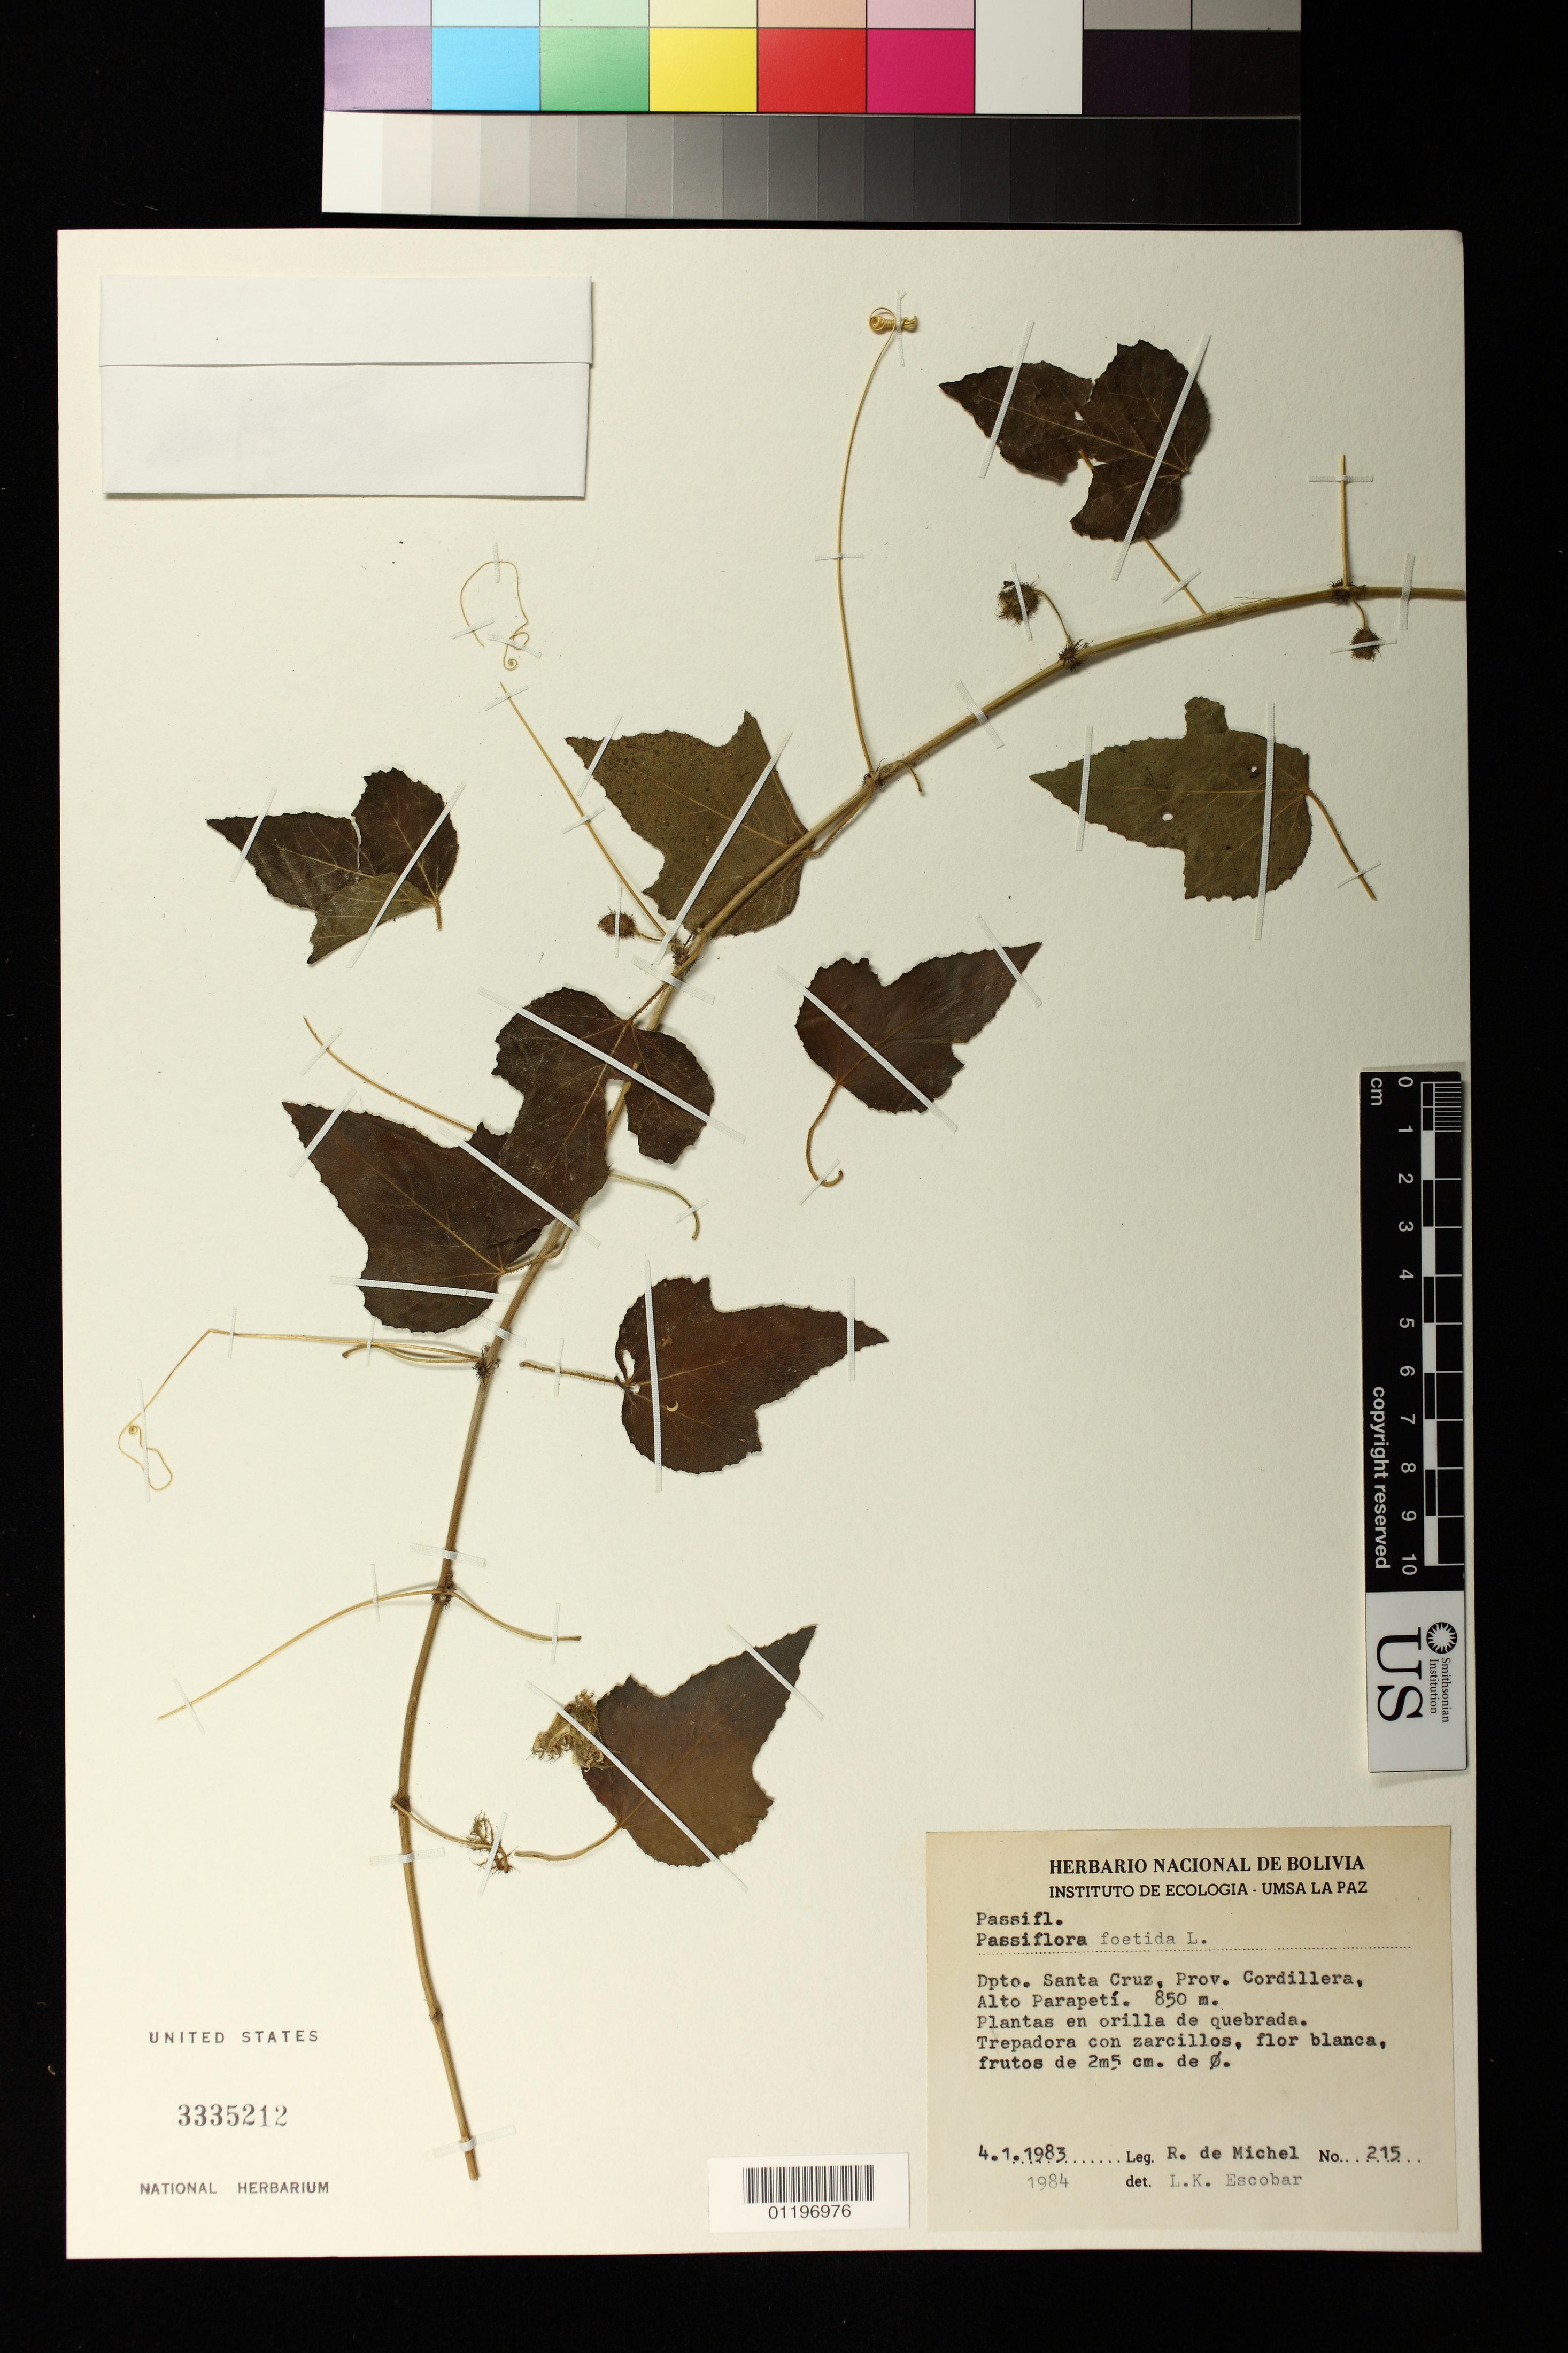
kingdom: Plantae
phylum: Tracheophyta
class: Magnoliopsida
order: Malpighiales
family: Passifloraceae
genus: Passiflora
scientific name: Passiflora foetida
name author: L.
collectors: R. d. Michel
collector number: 215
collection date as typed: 04 Jan 1983 or 04 Apr 1983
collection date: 1983-01-04/1983-04-01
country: Bolivia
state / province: Santa Cruz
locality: Dpto. Santa Cruz, Prov. Cordillera, Alto Parapeti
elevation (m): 850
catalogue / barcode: US 3335212